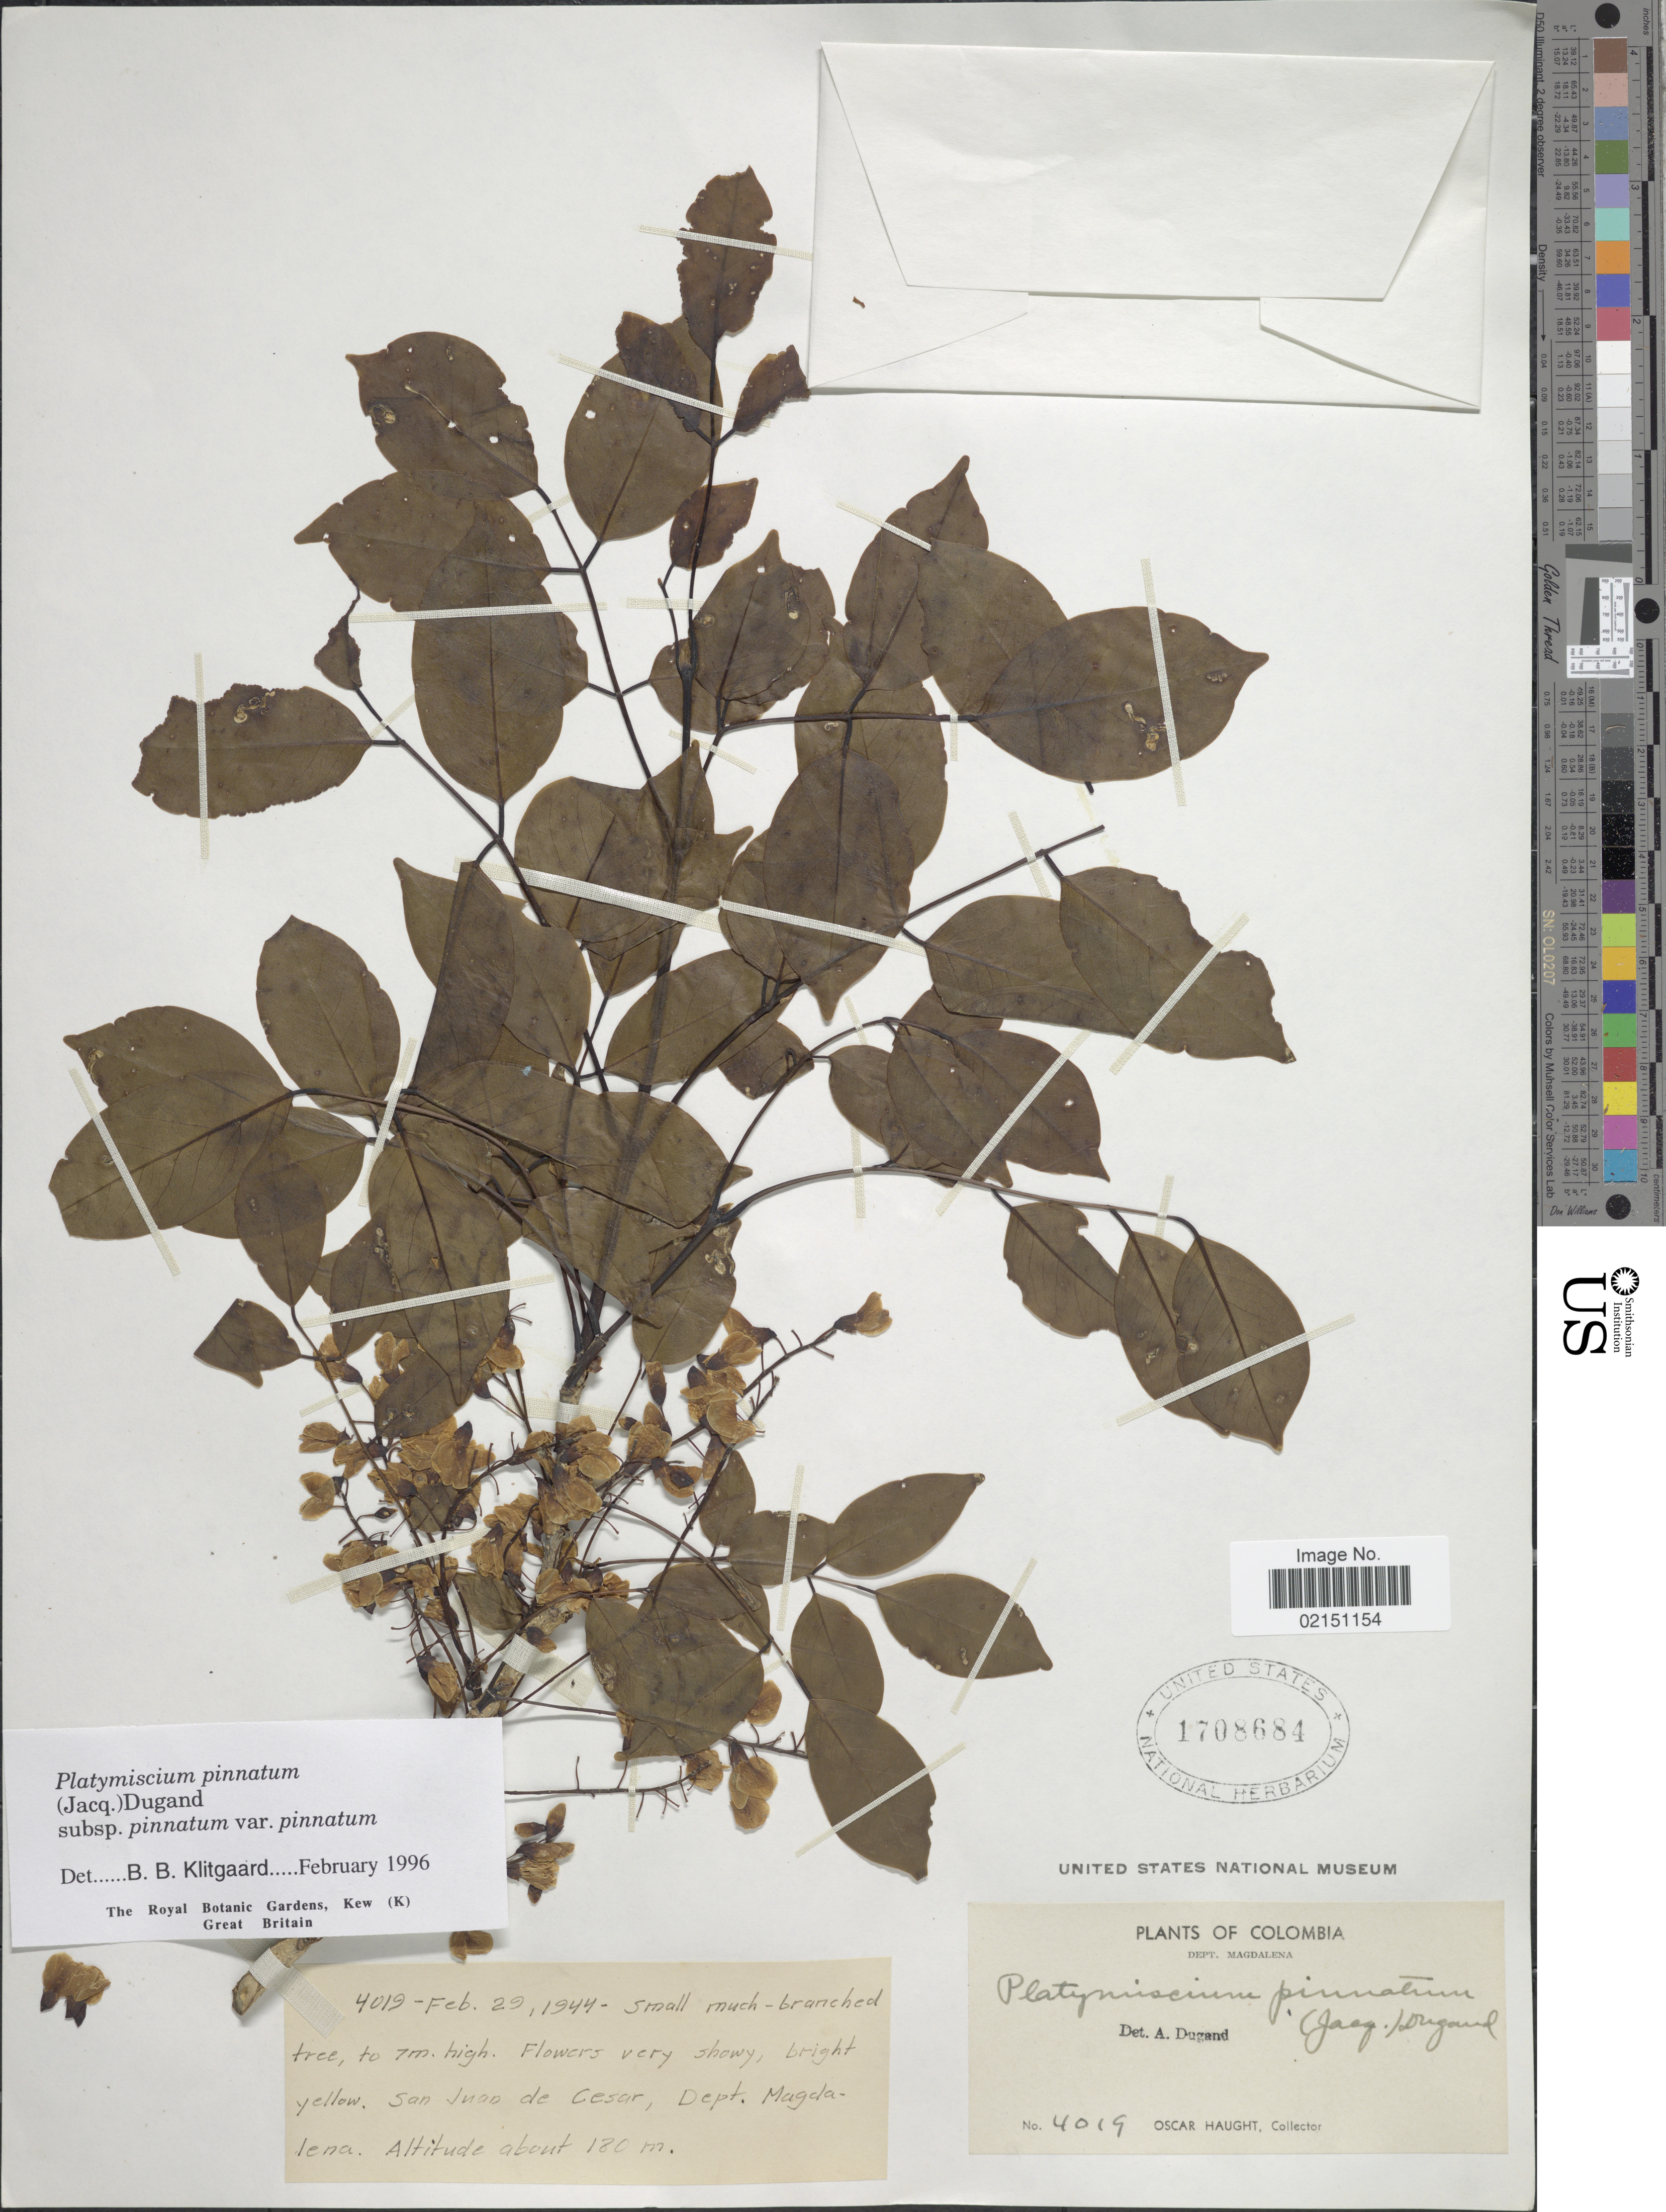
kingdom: Plantae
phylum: Tracheophyta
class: Magnoliopsida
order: Fabales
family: Fabaceae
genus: Platymiscium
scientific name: Platymiscium pinnatum var. pinnatum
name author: (Jacq.)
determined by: Klitgaard, B. B.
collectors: O. Haught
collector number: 4019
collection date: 1944-02-29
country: Colombia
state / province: Magdalena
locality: San Juan de Cesar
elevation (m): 120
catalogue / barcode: US 1708684